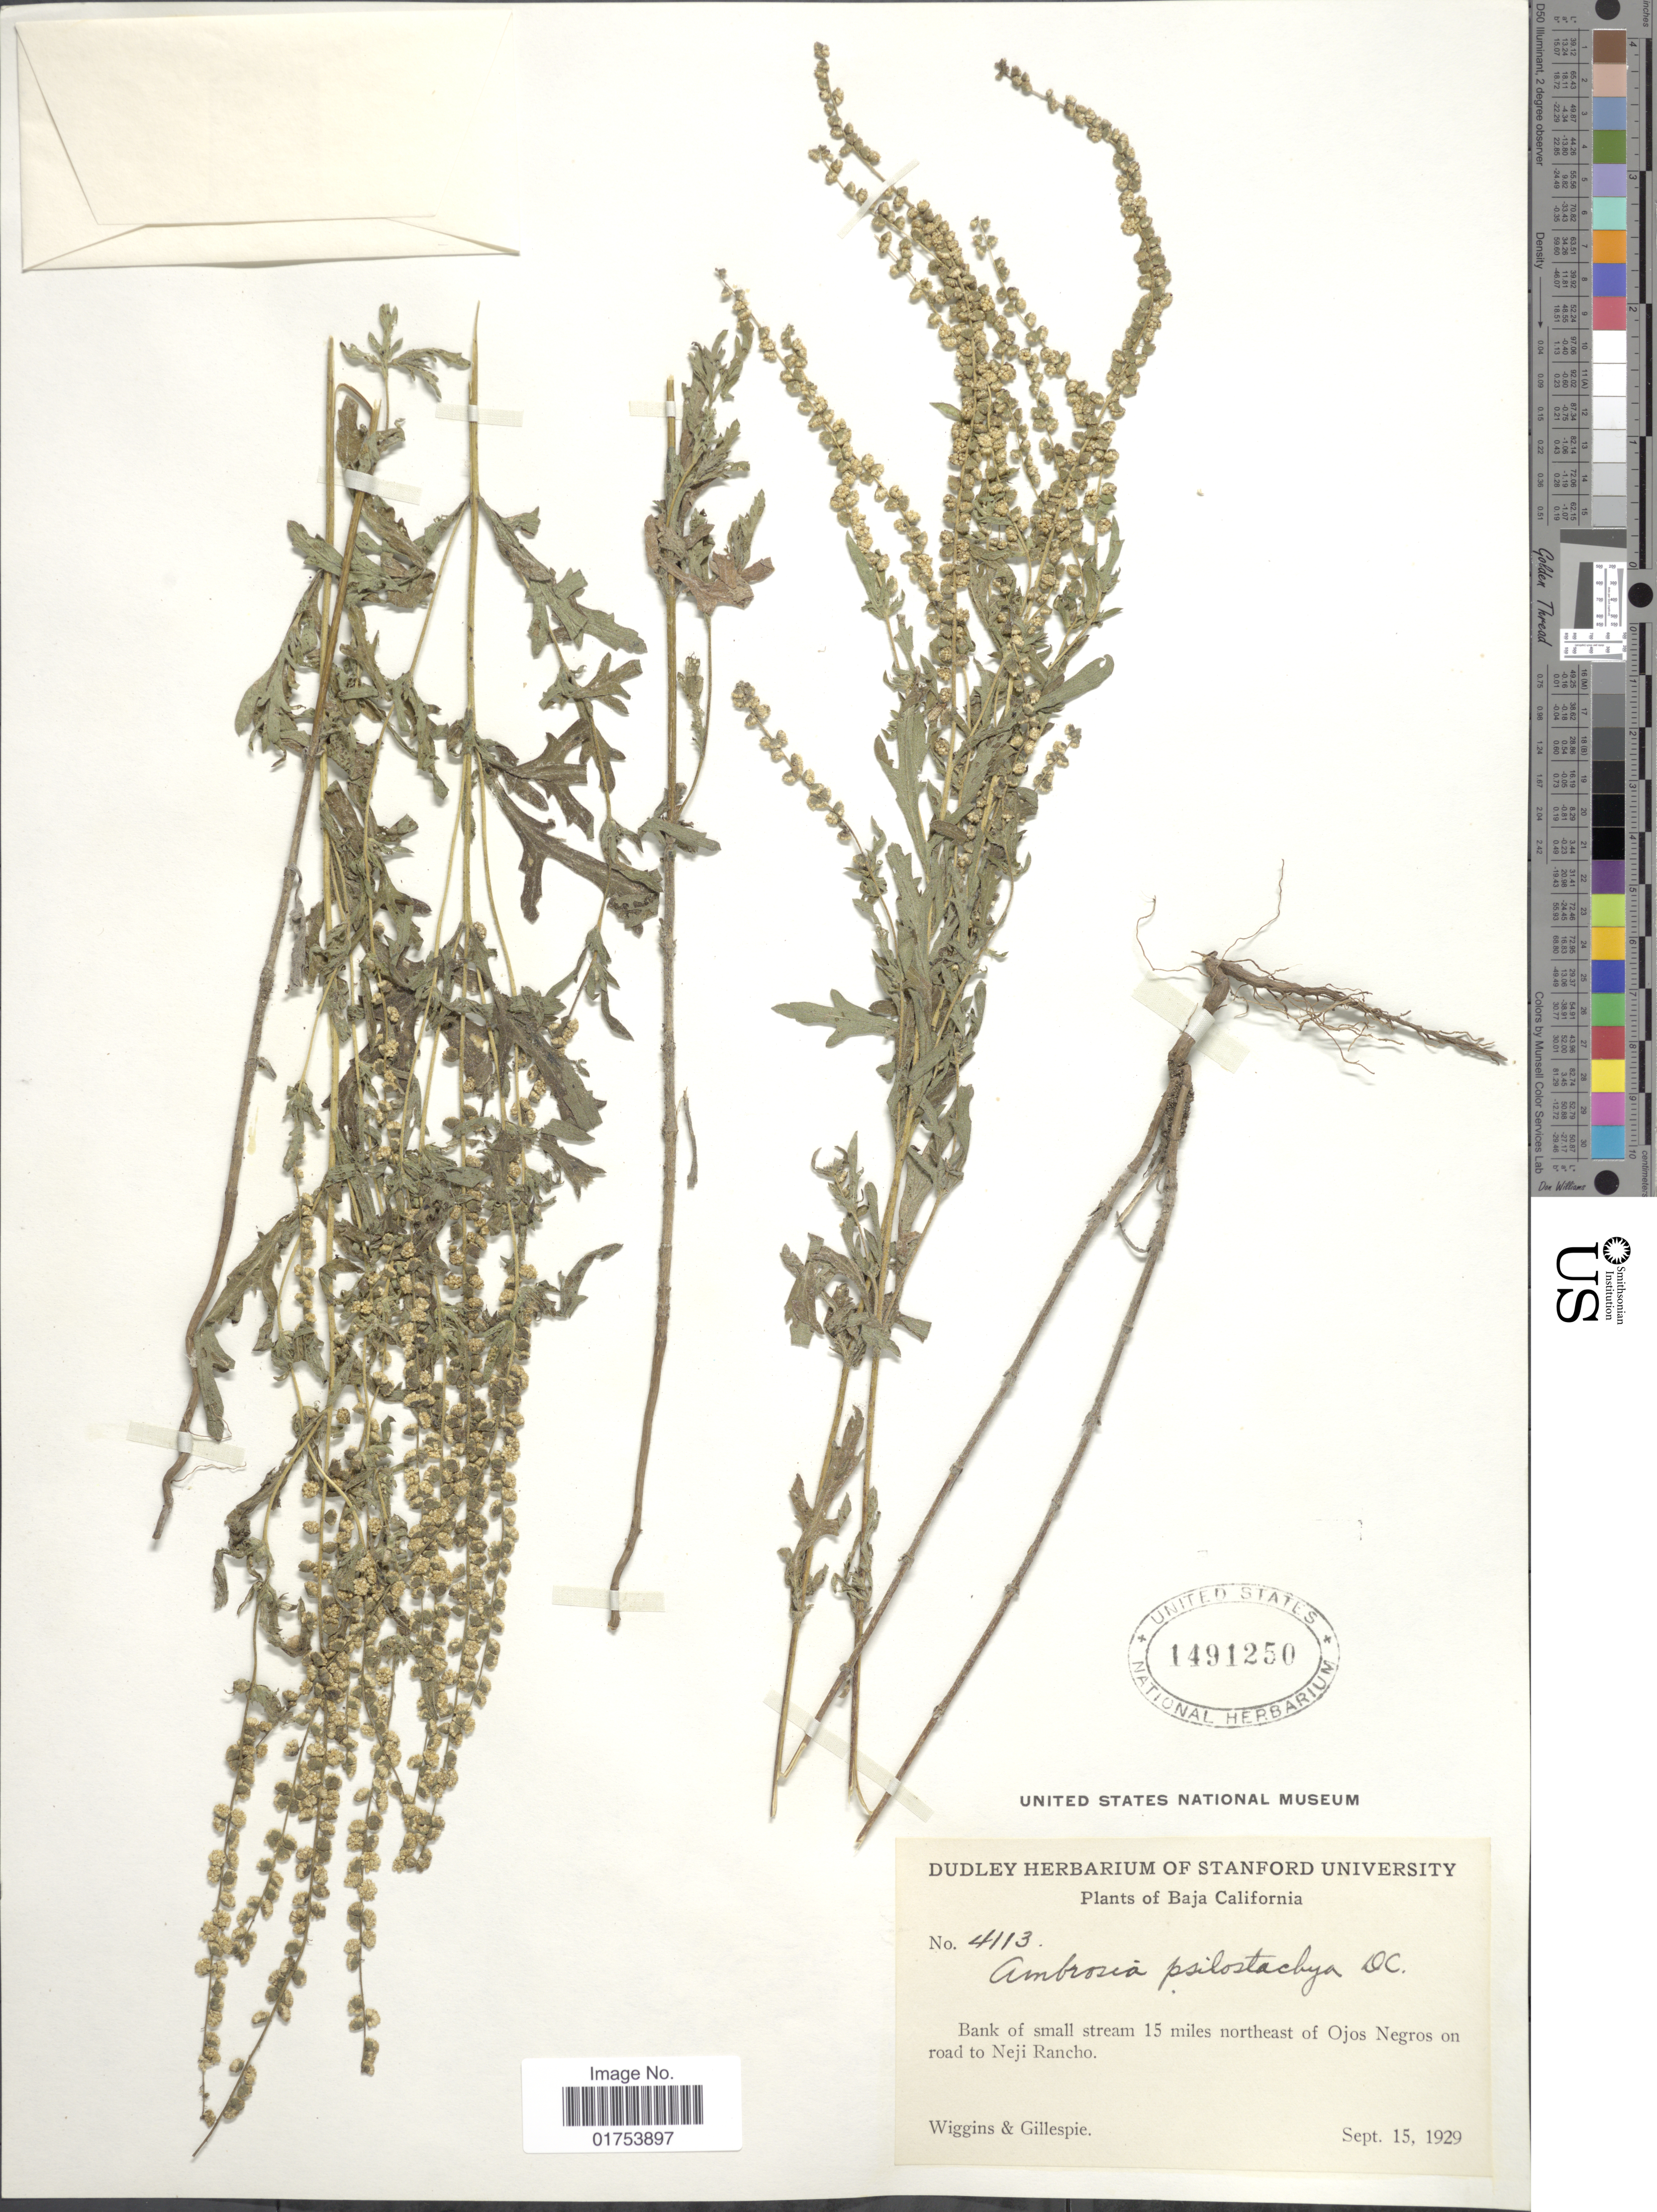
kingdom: Plantae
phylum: Tracheophyta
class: Magnoliopsida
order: Asterales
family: Asteraceae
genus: Ambrosia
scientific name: Ambrosia psilostachya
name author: DC.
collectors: -- Wiggins & -- Gillespie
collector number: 4113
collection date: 1929-09-15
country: Mexico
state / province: Baja California Norte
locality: Bank of smaal stream 15 miles northeast of Ojos Negros on road to Neji Rancho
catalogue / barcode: US 1491250